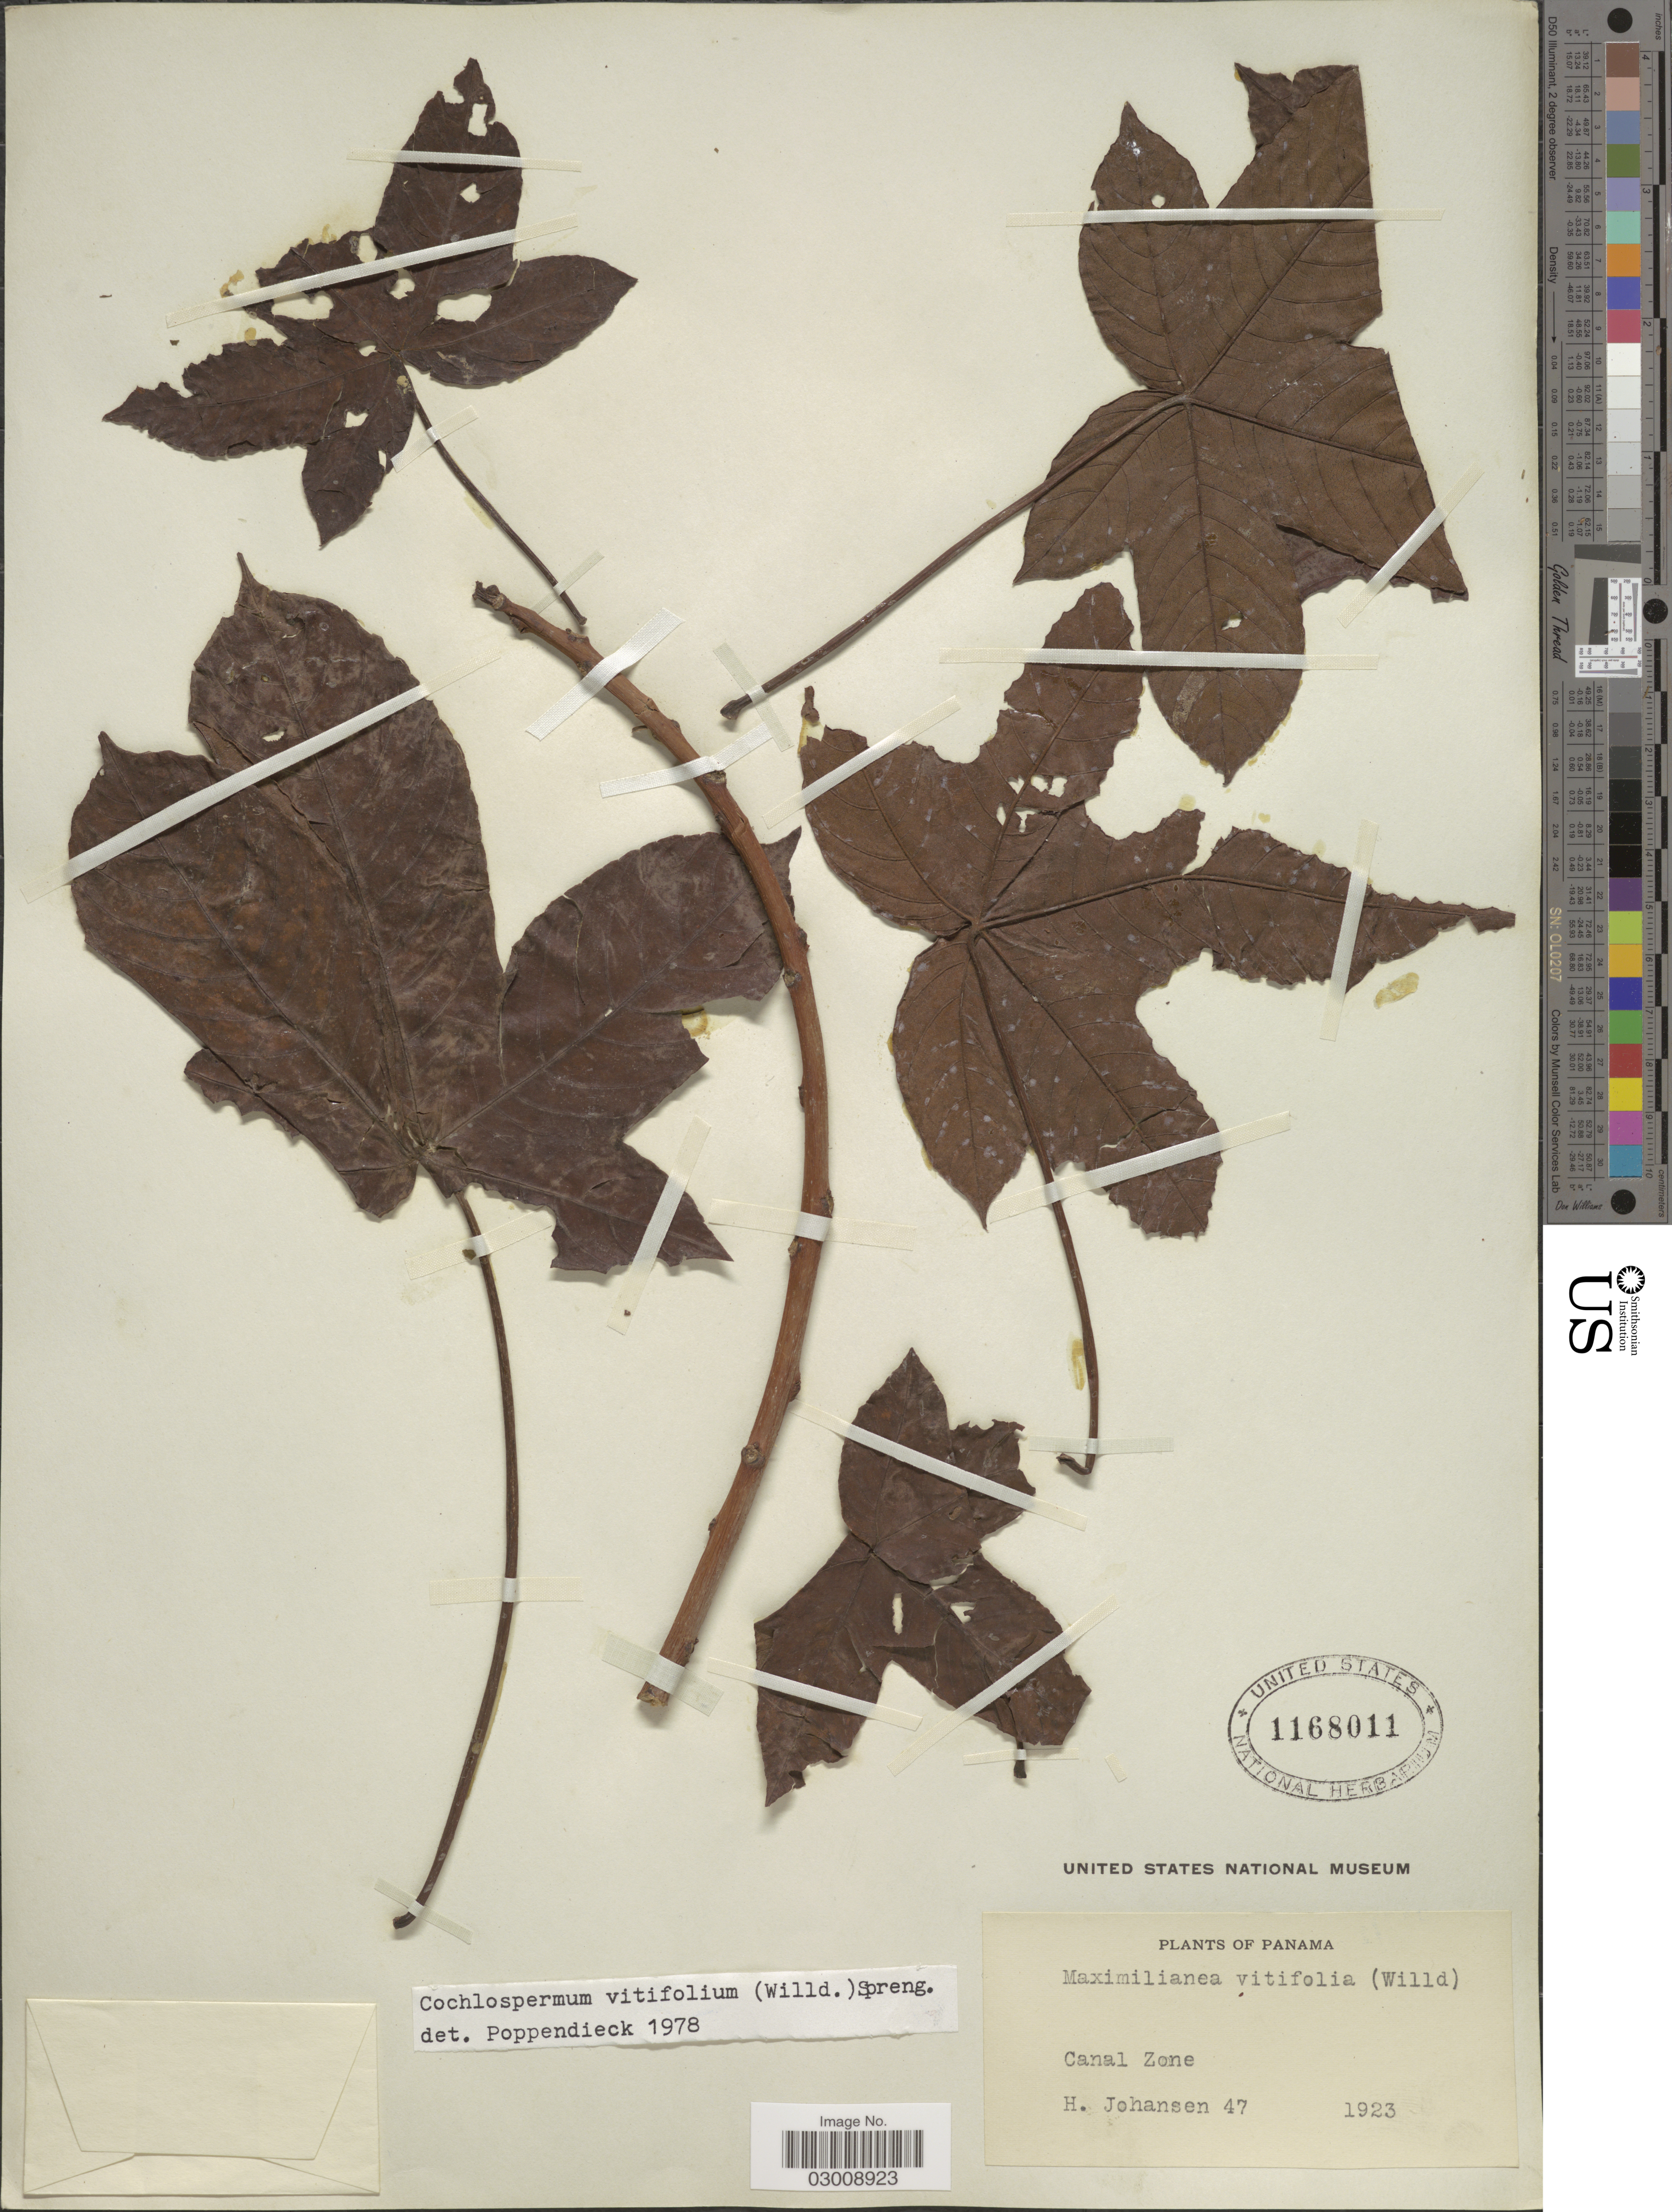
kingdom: Plantae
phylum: Tracheophyta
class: Magnoliopsida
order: Malvales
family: Cochlospermaceae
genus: Cochlospermum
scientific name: Cochlospermum vitifolium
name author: (Willd.) Spreng.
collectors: H. Johansen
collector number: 47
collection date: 1923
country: Panama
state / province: Colón / Panamá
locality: Canal Zone.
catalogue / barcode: US 1168011